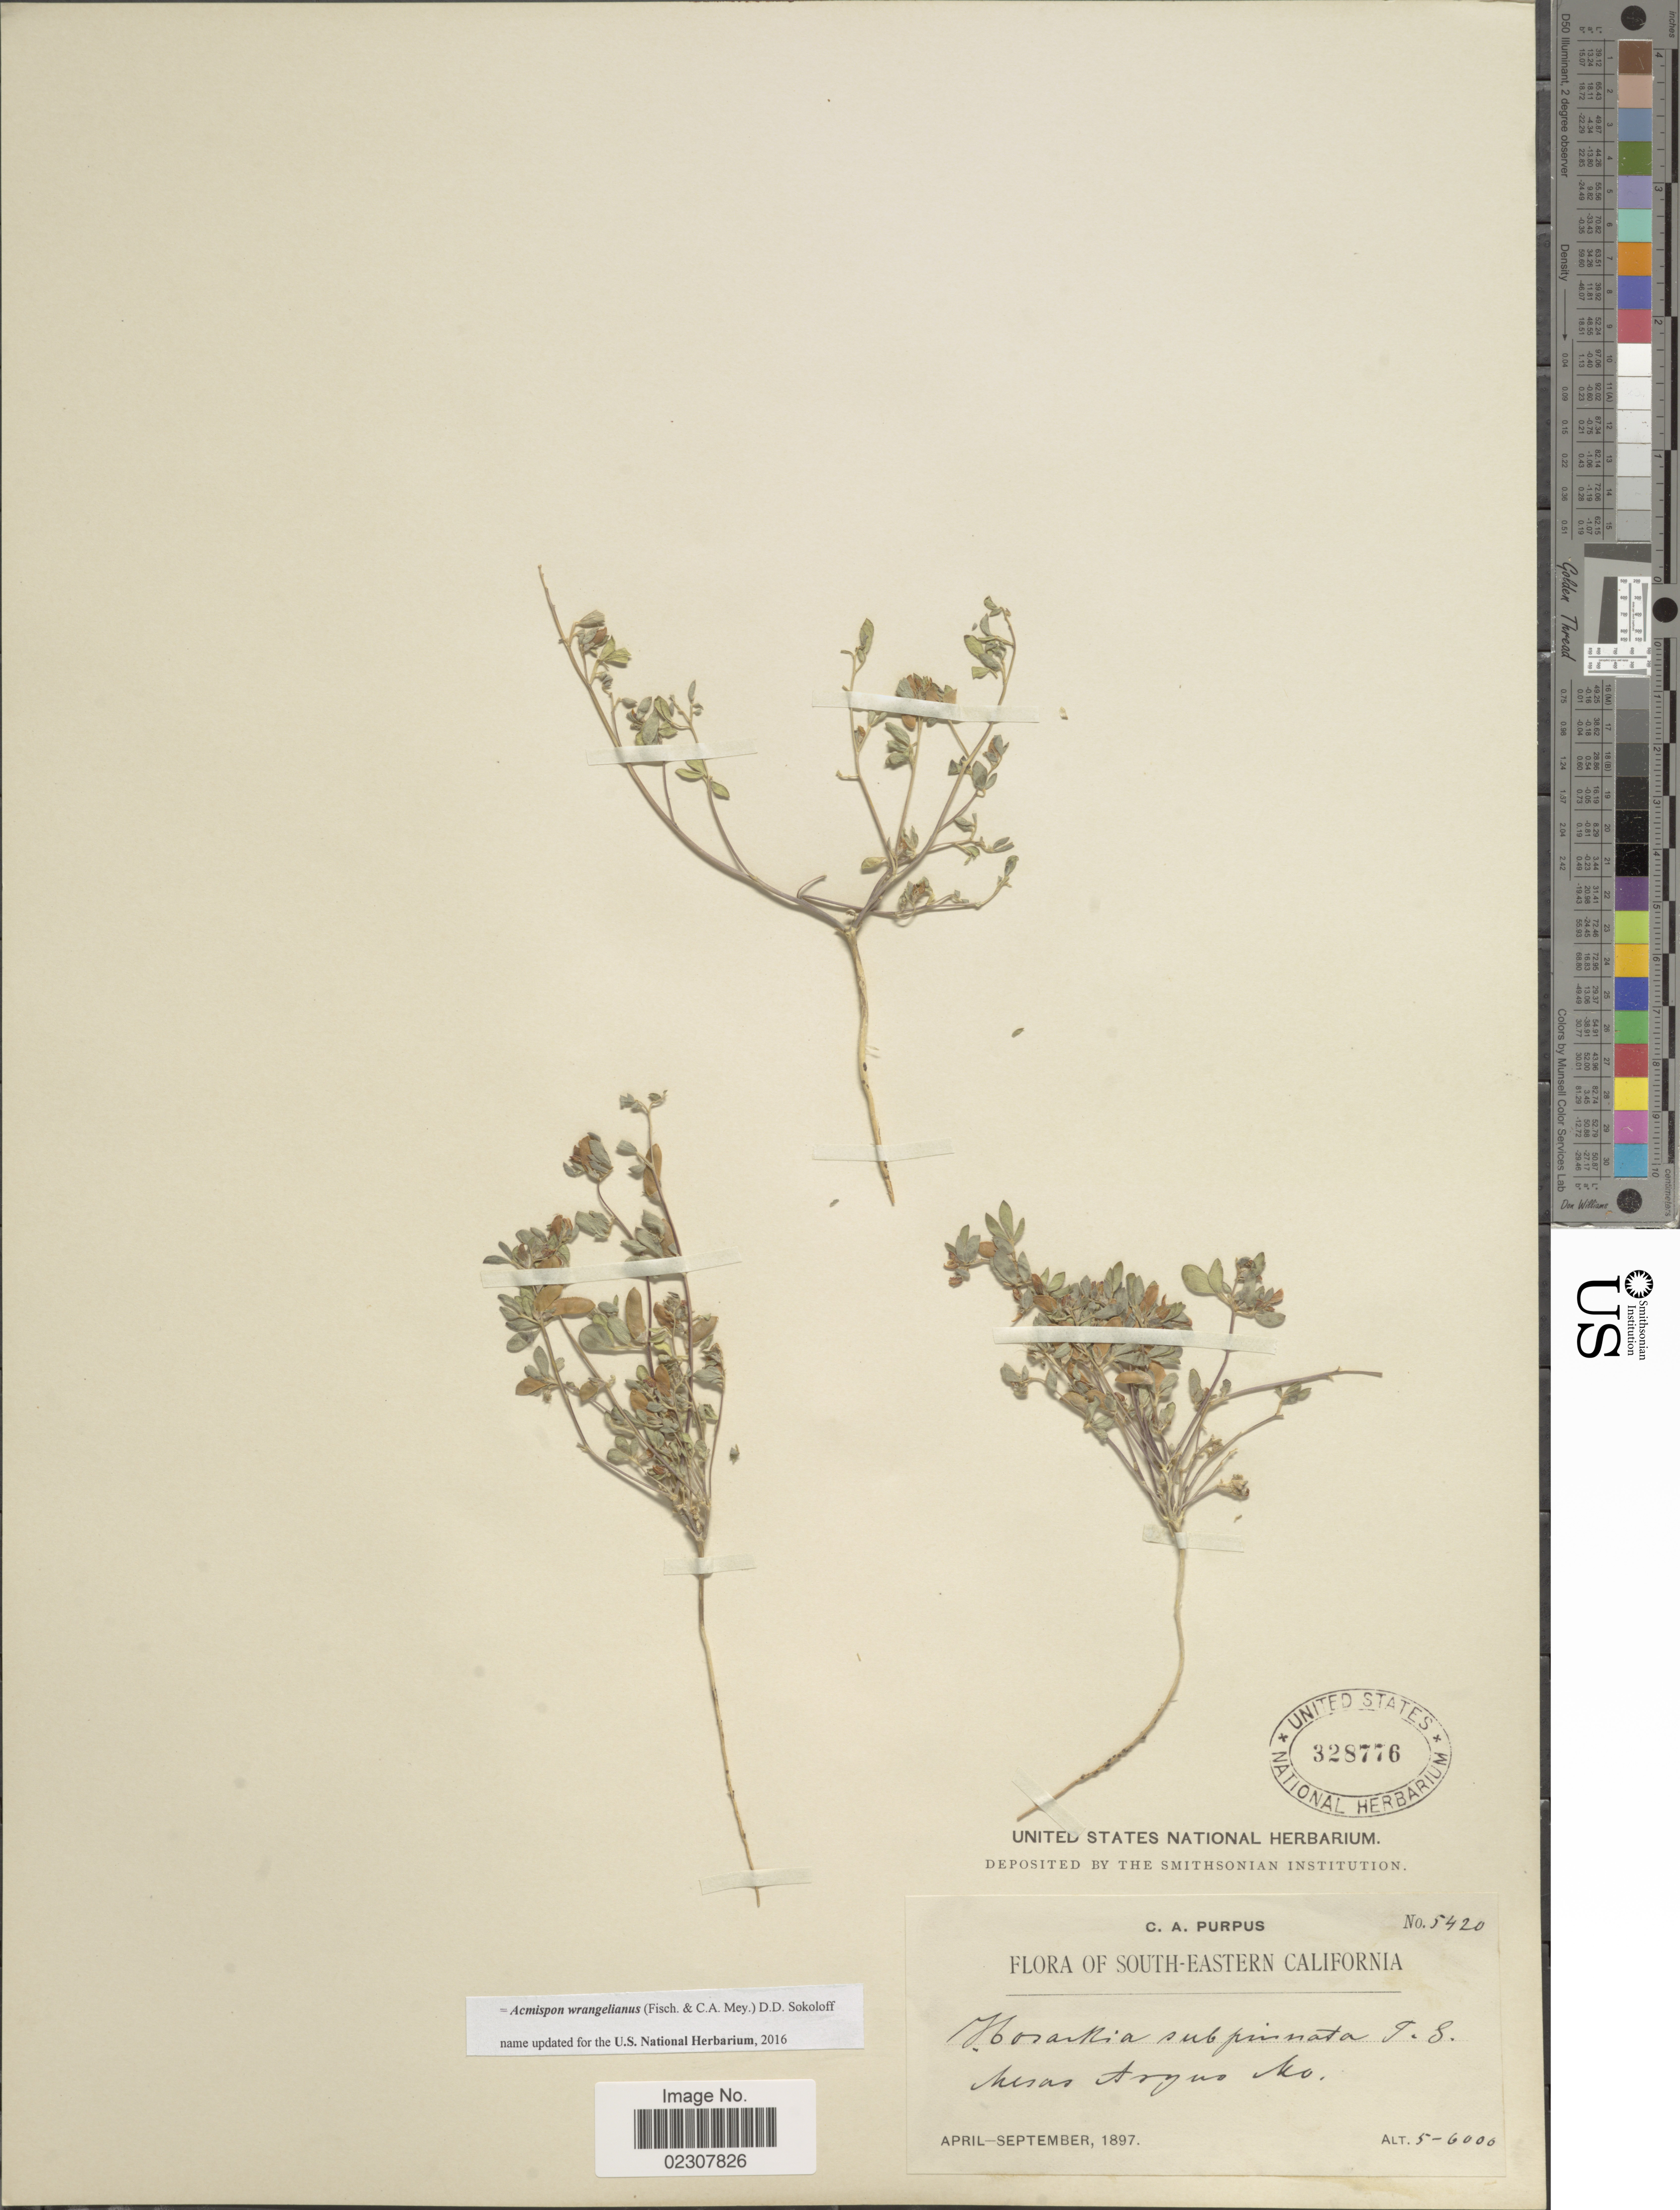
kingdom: Plantae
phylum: Tracheophyta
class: Magnoliopsida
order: Fabales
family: Fabaceae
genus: Acmispon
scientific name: Acmispon wrangelianus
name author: (Fisch. & C.A. Mey.) D.D. Sokoloff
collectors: C. A. Purpus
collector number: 5420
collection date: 1897-04/1897-09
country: United States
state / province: California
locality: South-Eastern California, Mesa Argus Mts.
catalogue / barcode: US 328776